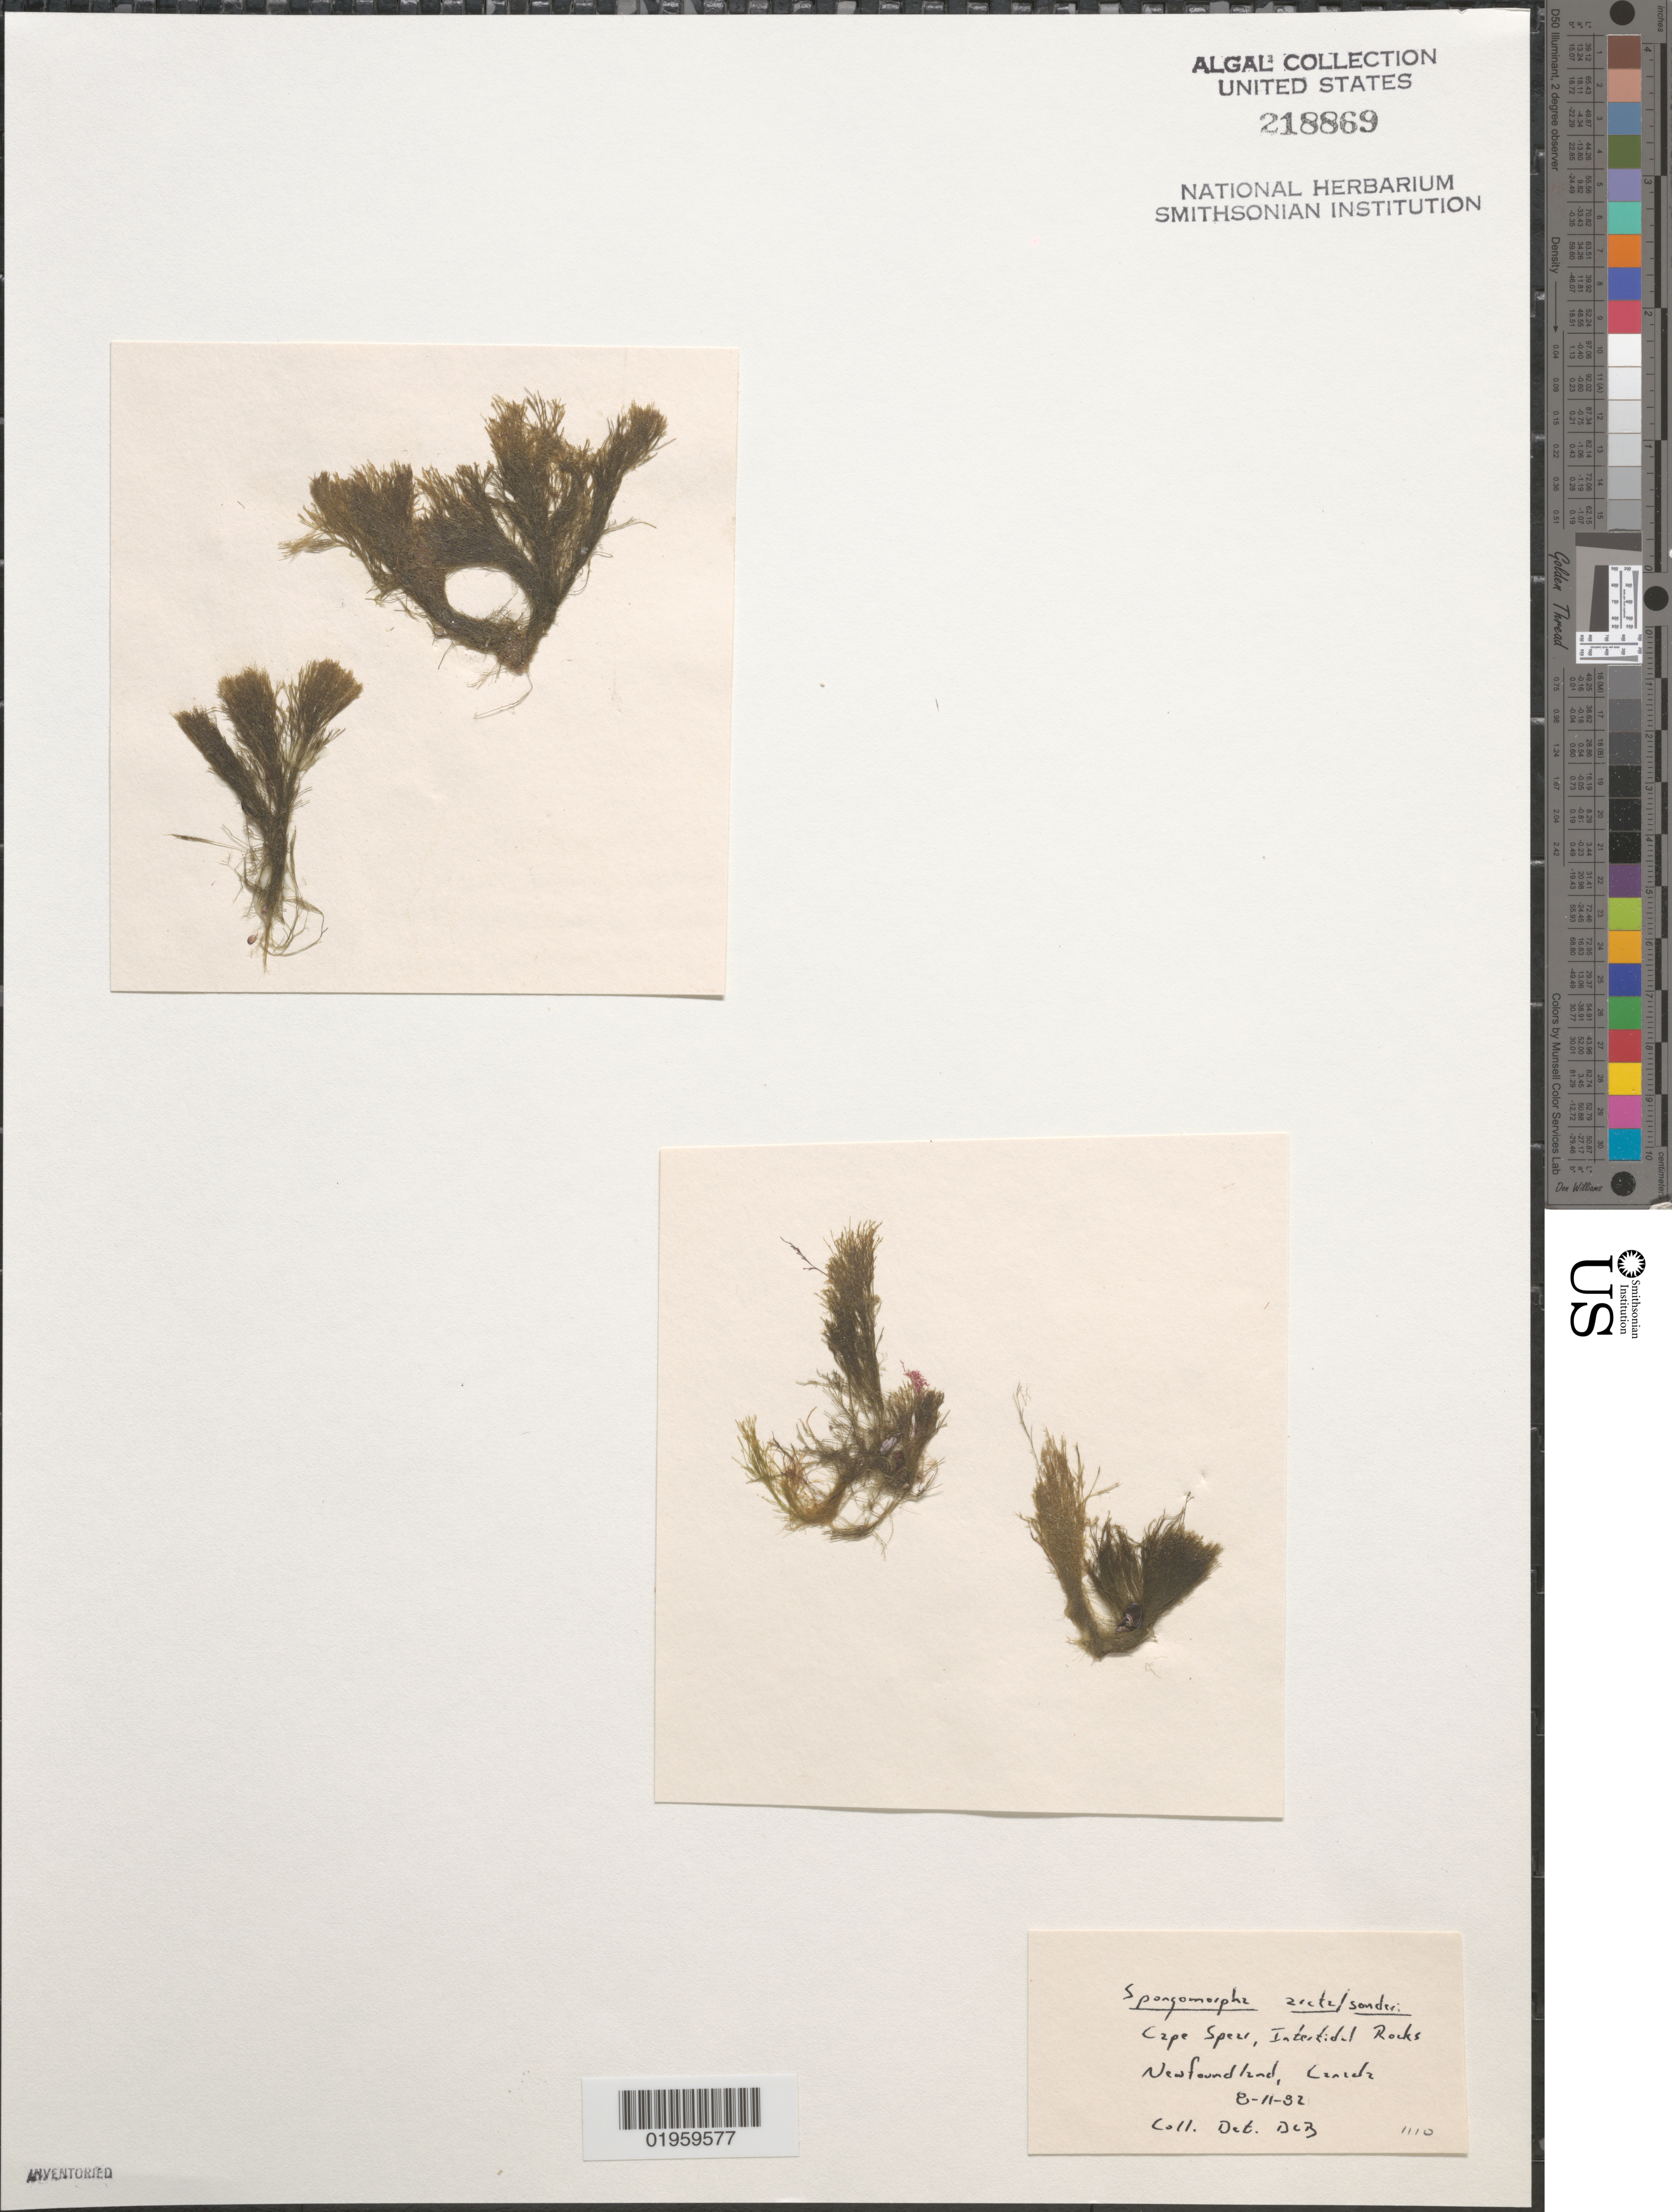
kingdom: Plantae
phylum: Chlorophyta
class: Ulvophyceae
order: Ulotrichales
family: Ulotrichaceae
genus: Spongomorpha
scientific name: Spongomorpha arcta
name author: (Dillwyn) Kütz.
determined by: Ballantine, D. L.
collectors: D.L. Ballantine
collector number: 1110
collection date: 1982-08-11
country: Canada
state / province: Newfoundland and Labrador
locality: Cape Spear, Intertidal Rocks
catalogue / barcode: US 218869